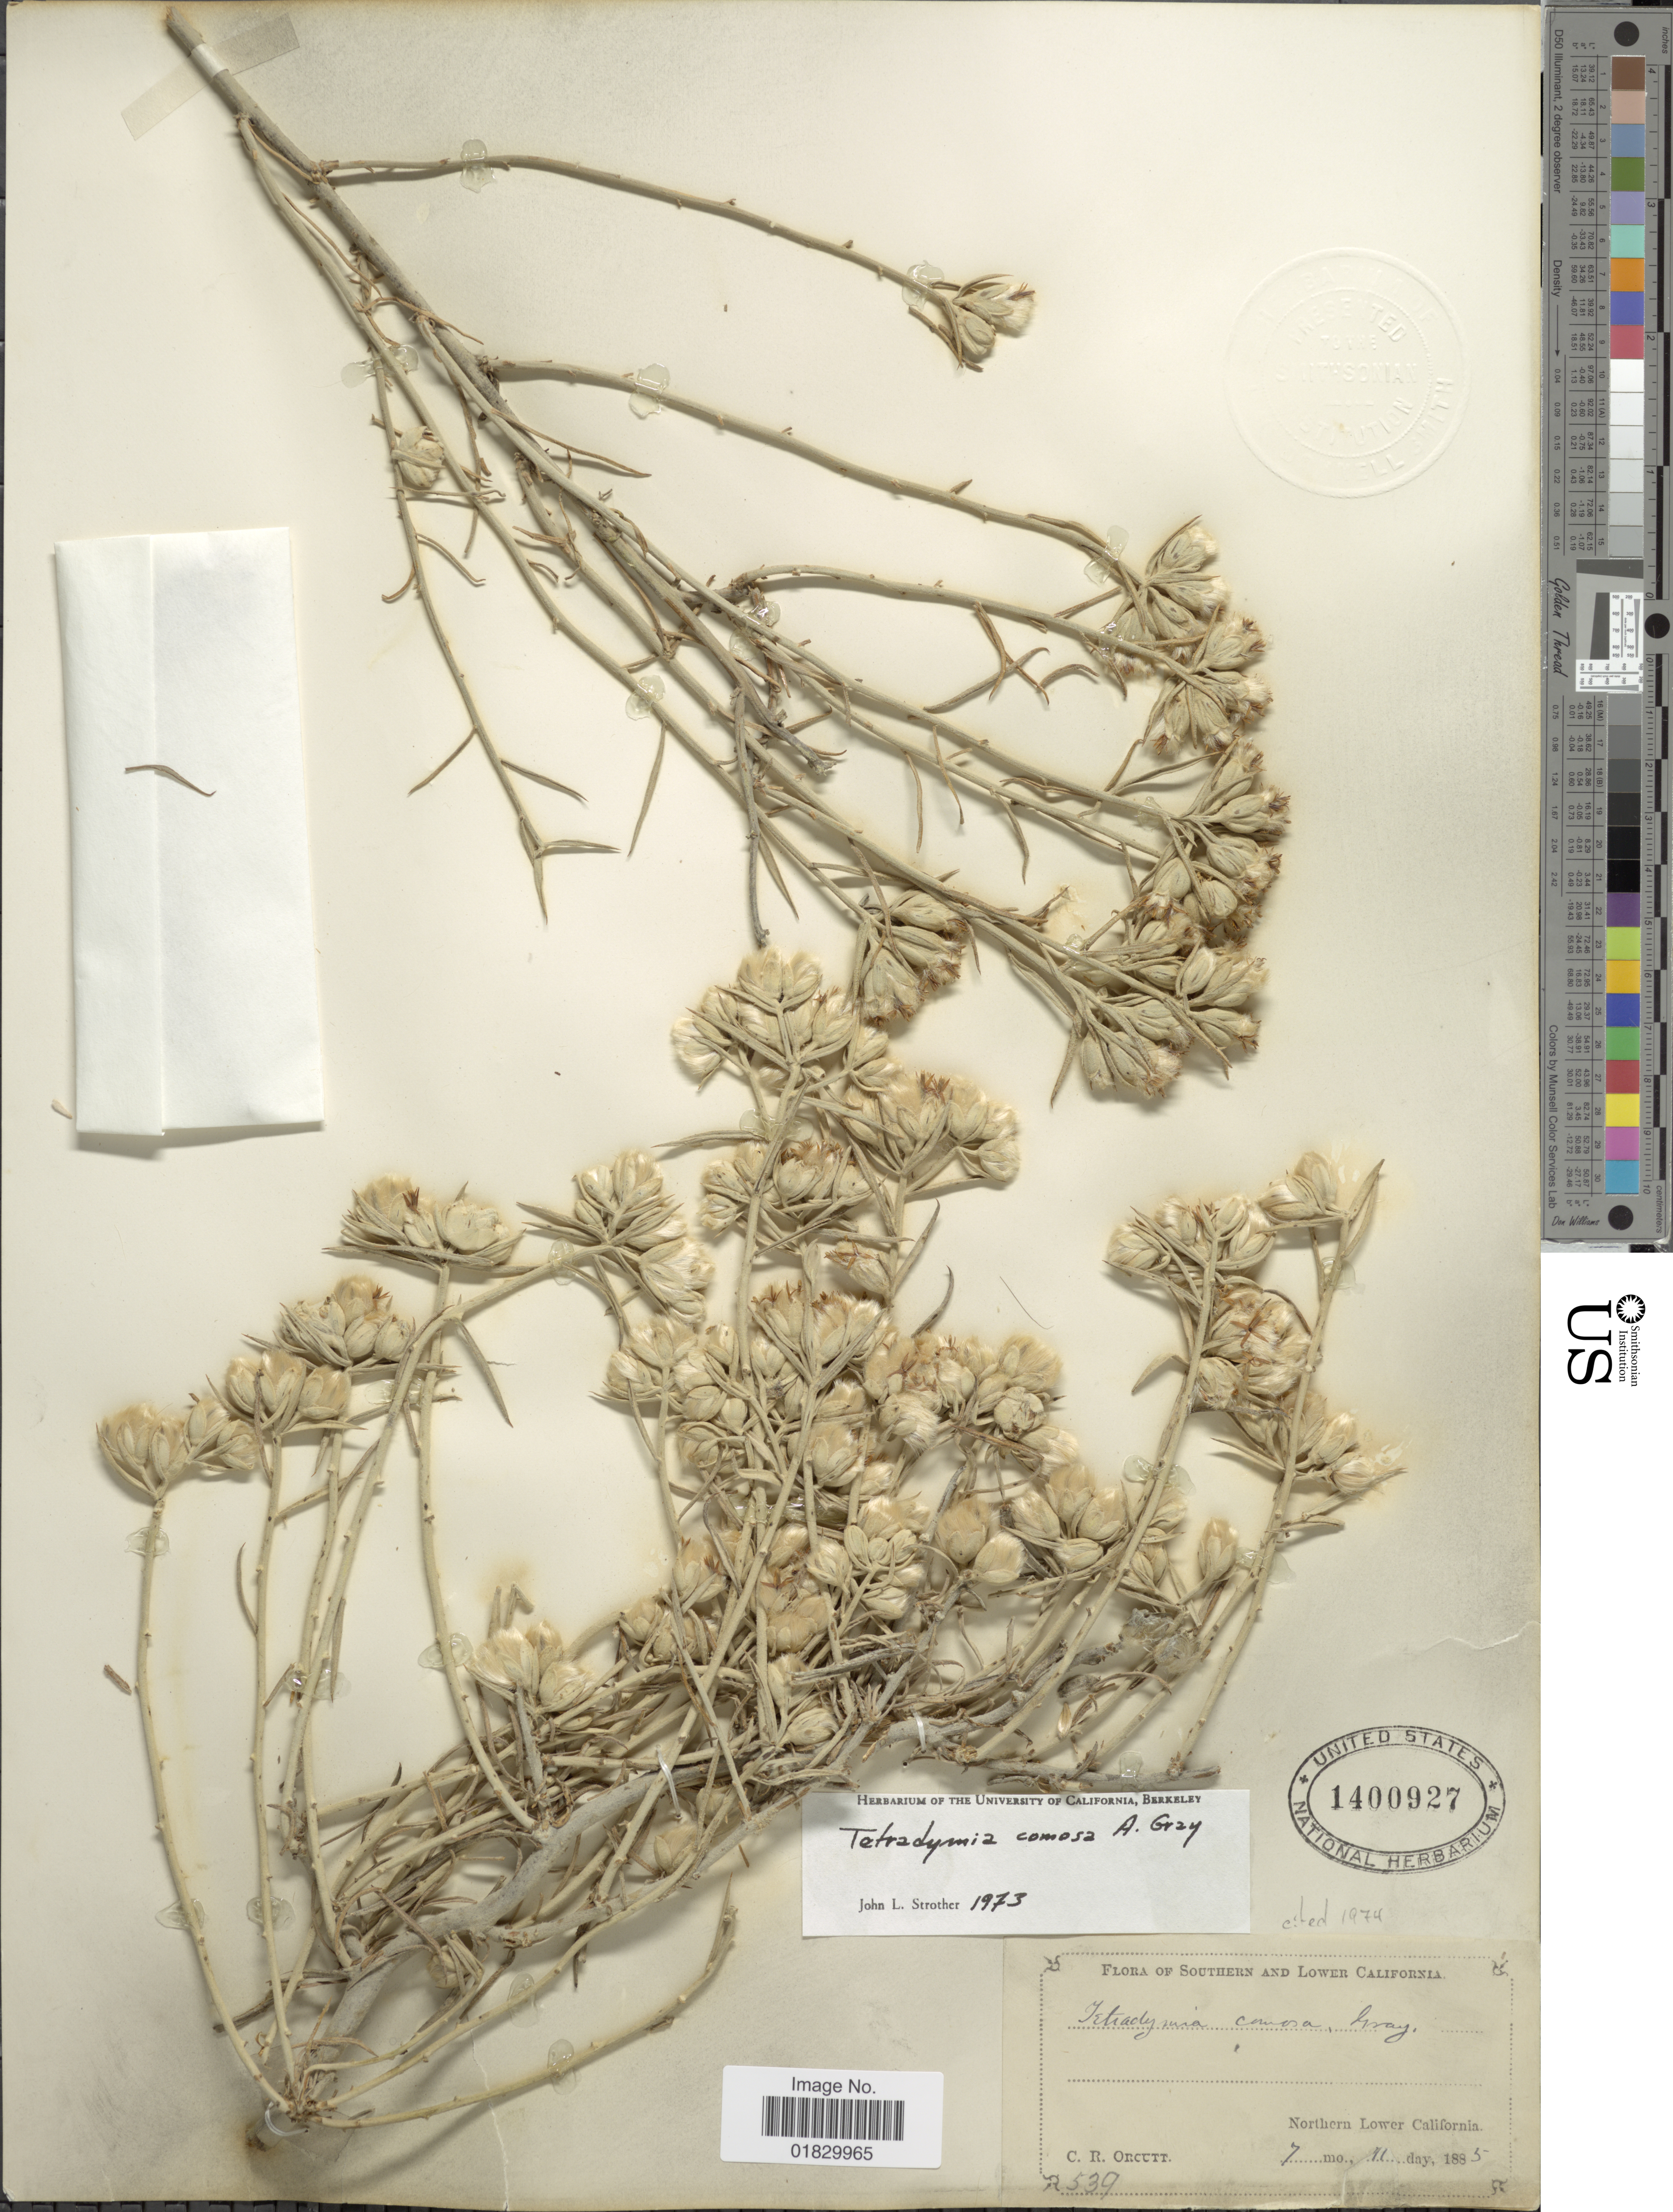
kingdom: Plantae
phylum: Tracheophyta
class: Magnoliopsida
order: Asterales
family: Asteraceae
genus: Tetradymia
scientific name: Tetradymia comosa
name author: A. Gray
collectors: C. R. Orcutt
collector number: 539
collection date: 1885-07-11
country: Mexico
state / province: Baja California Norte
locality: Southern and Lower California, Northern Lower California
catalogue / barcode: US 1400927